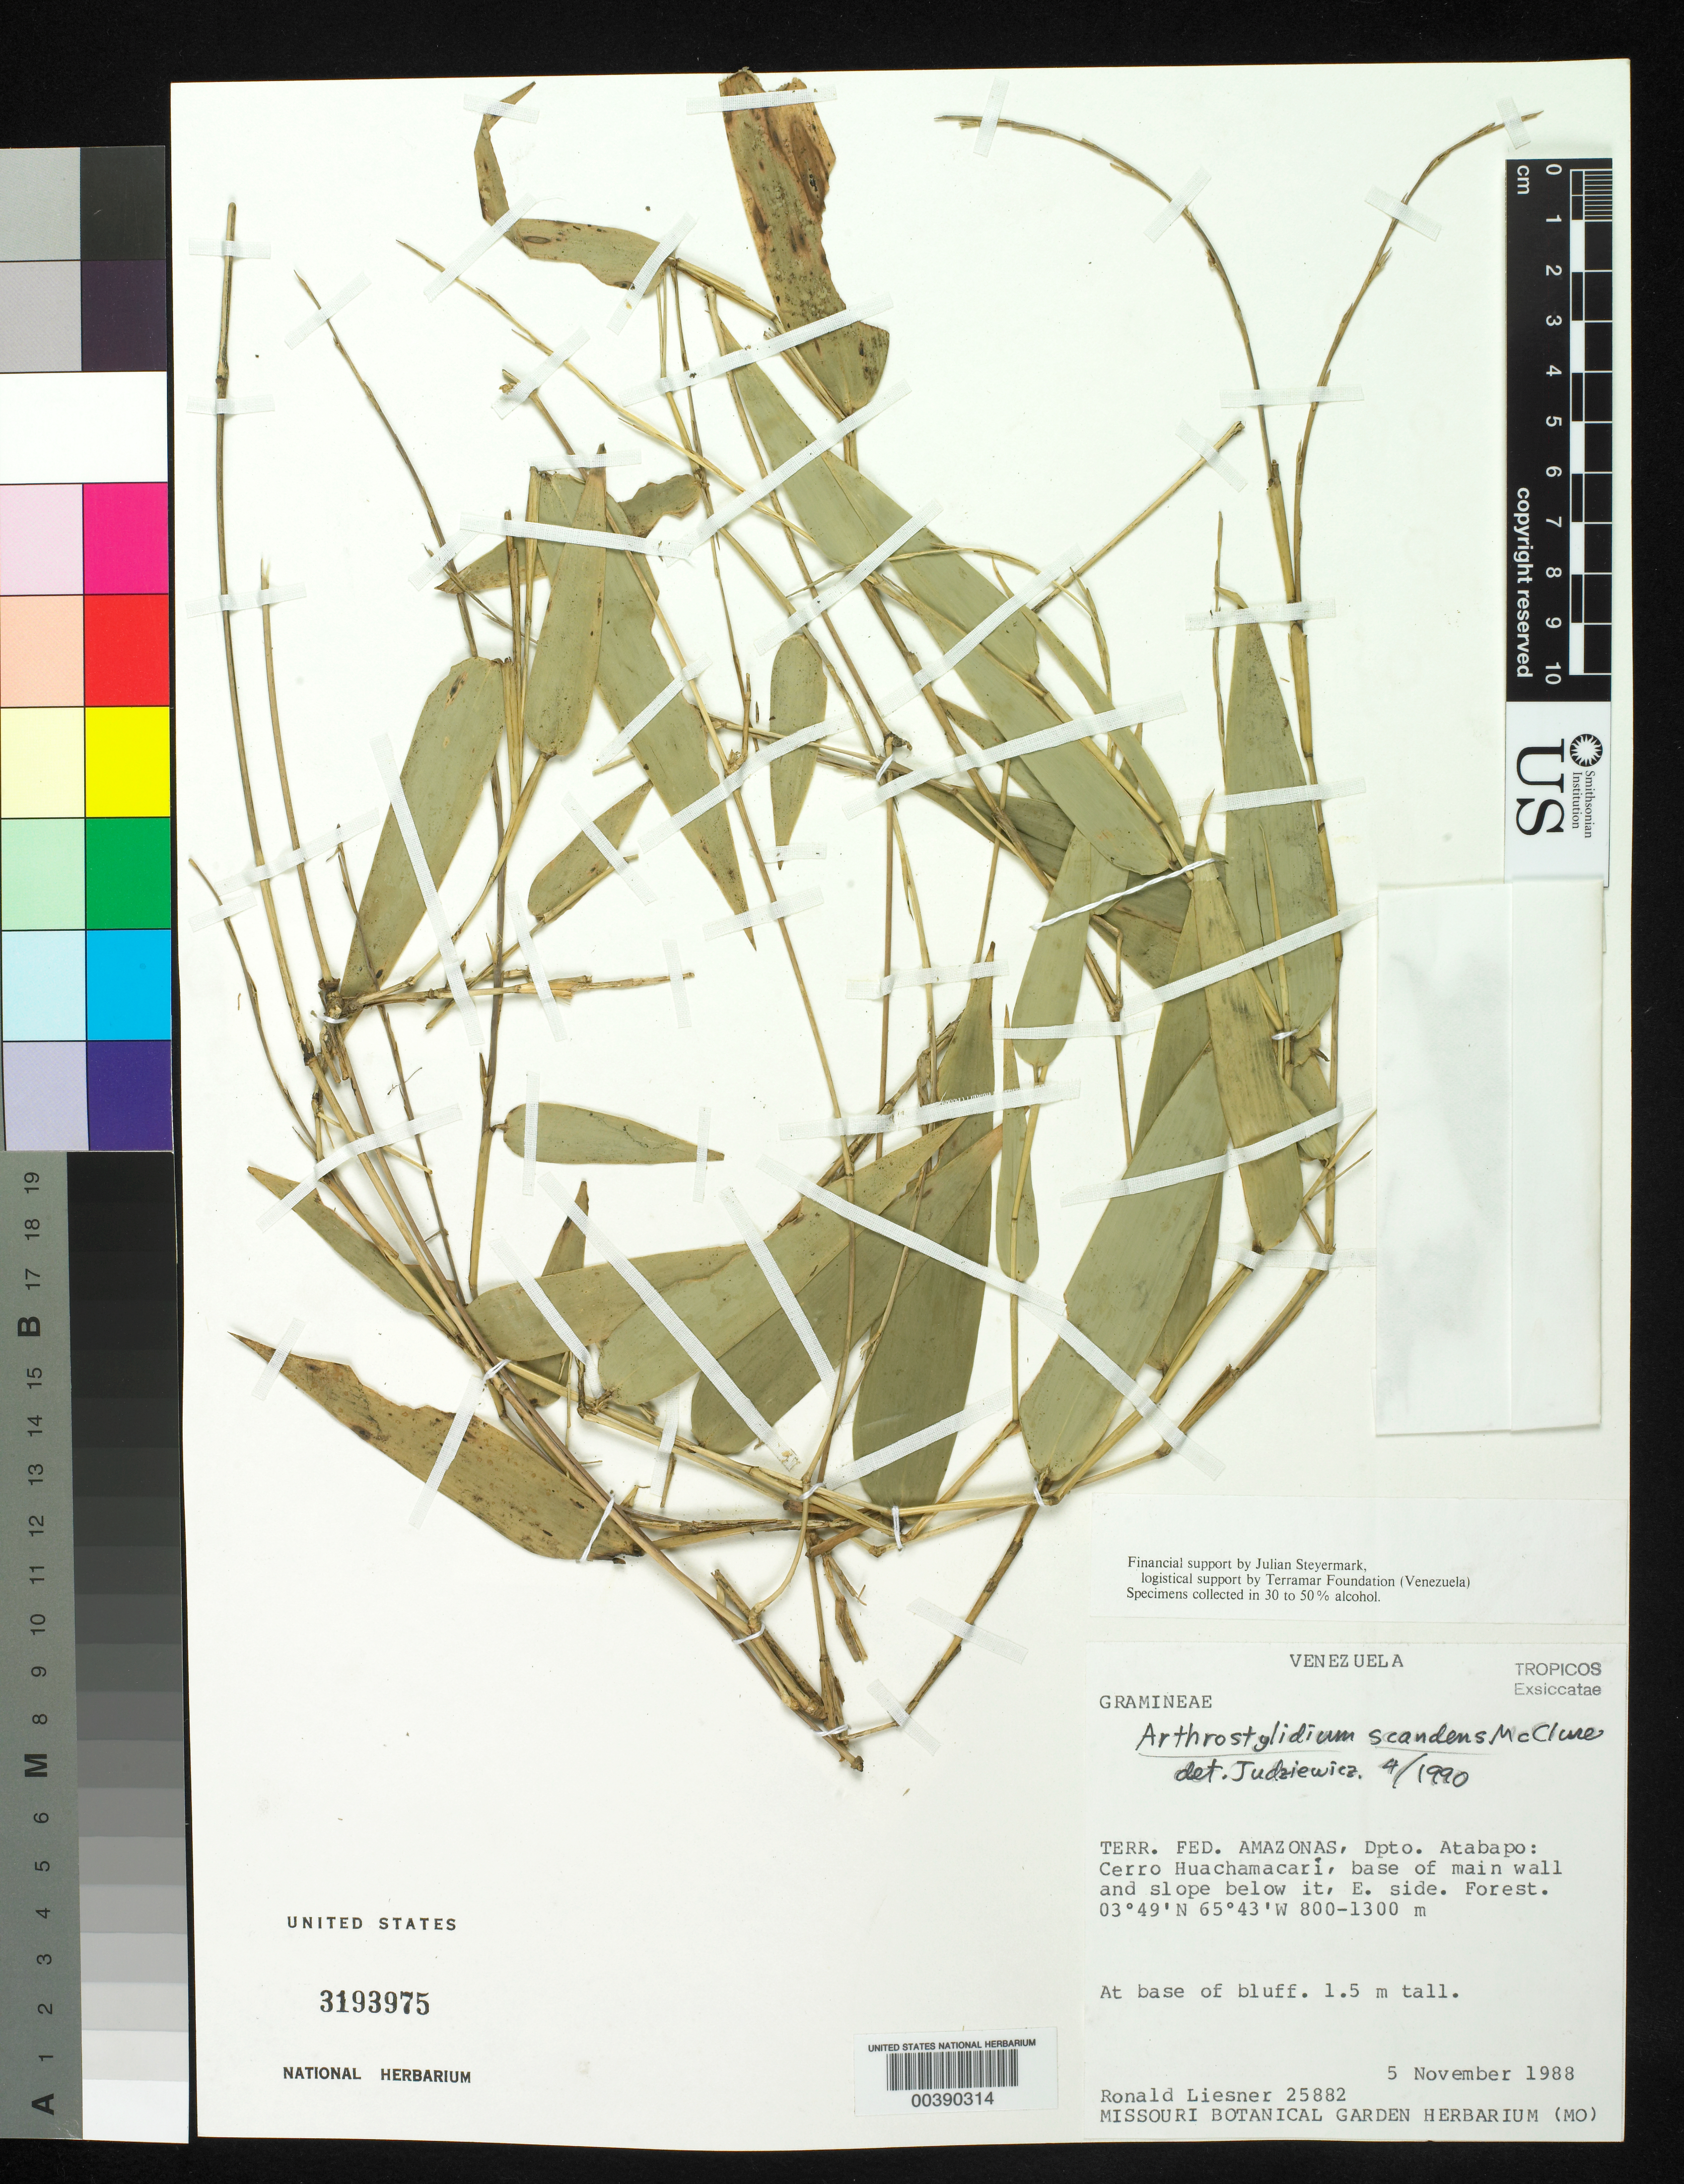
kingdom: Plantae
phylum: Tracheophyta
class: Liliopsida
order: Poales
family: Poaceae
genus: Arthrostylidium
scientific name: Arthrostylidium scandens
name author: McClure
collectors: R. L. Liesner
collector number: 25882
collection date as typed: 05 Nov 1988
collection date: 1988-11-05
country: Venezuela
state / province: Amazonas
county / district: Atabapo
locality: Cerro Huachamacari, base of main wall and slope below it, e side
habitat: Forest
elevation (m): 800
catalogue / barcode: US 3193975